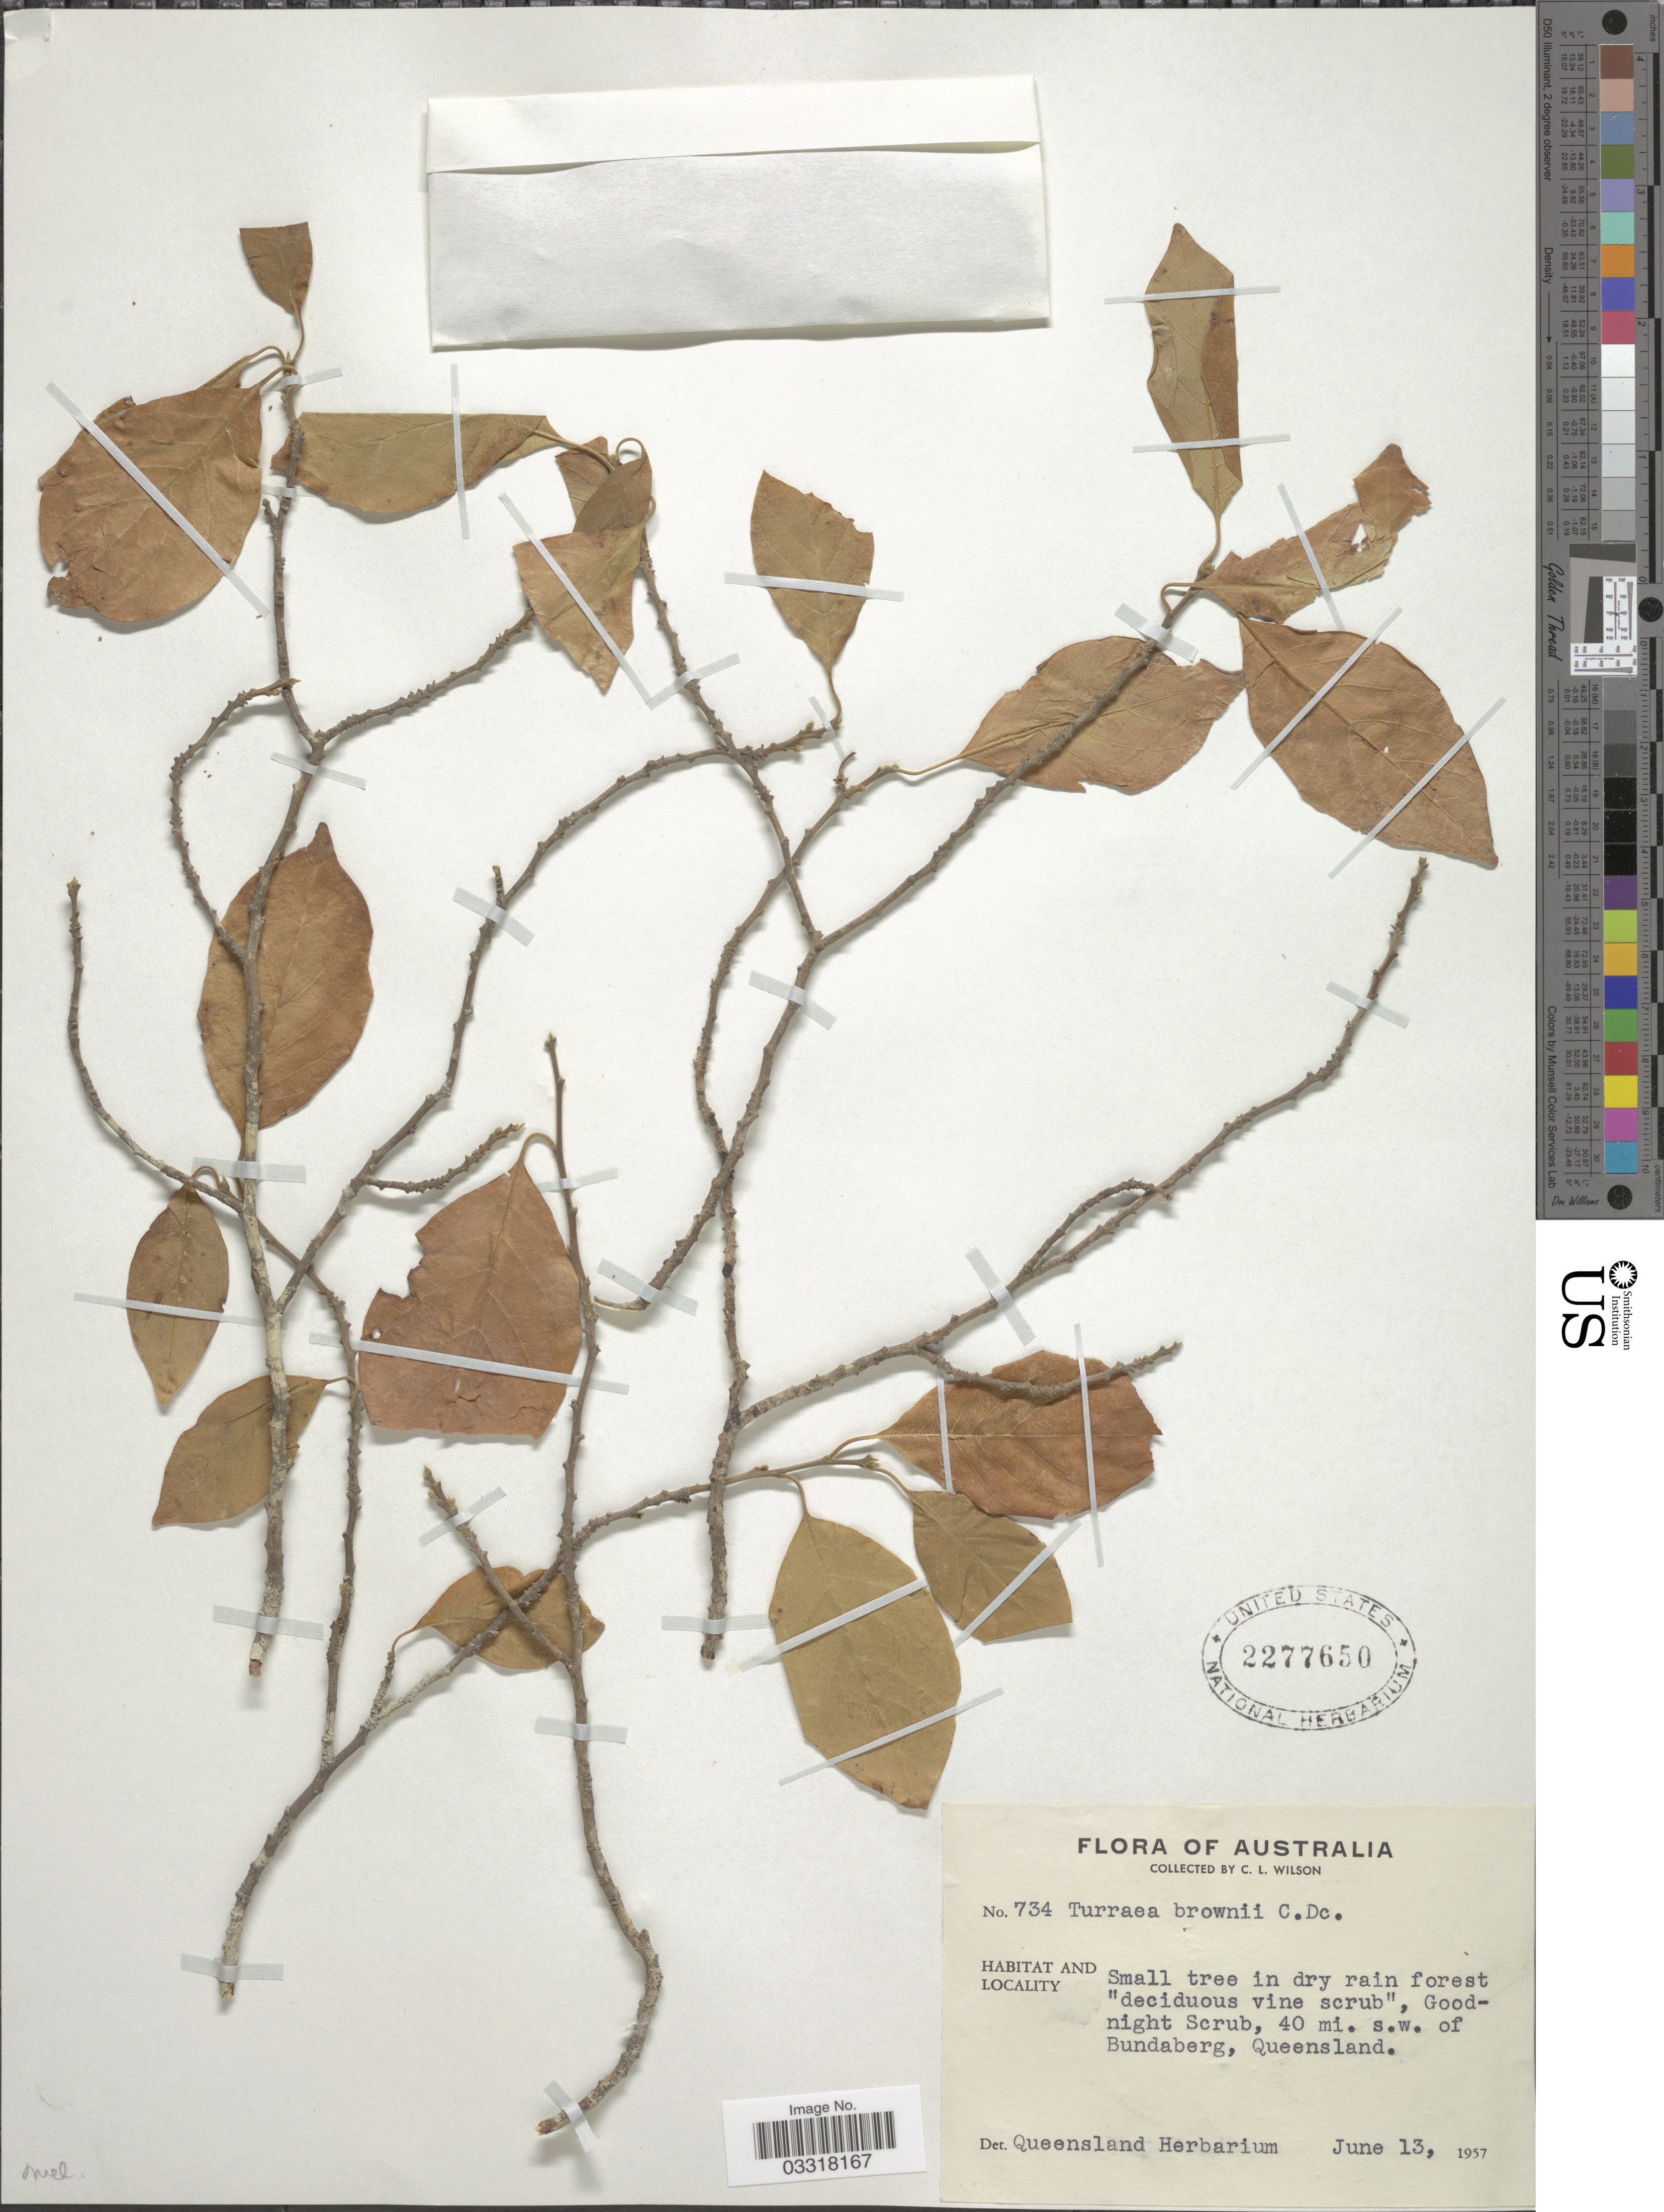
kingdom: Plantae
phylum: Tracheophyta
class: Magnoliopsida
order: Sapindales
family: Meliaceae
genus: Turraea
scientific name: Turraea brownii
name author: C. DC.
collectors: C. L. Wilson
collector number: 734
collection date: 1957-06-13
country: Australia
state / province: Queensland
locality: Goodnight Scrub, 40 mi. s.w. of Bundaberg.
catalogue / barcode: US 2277650